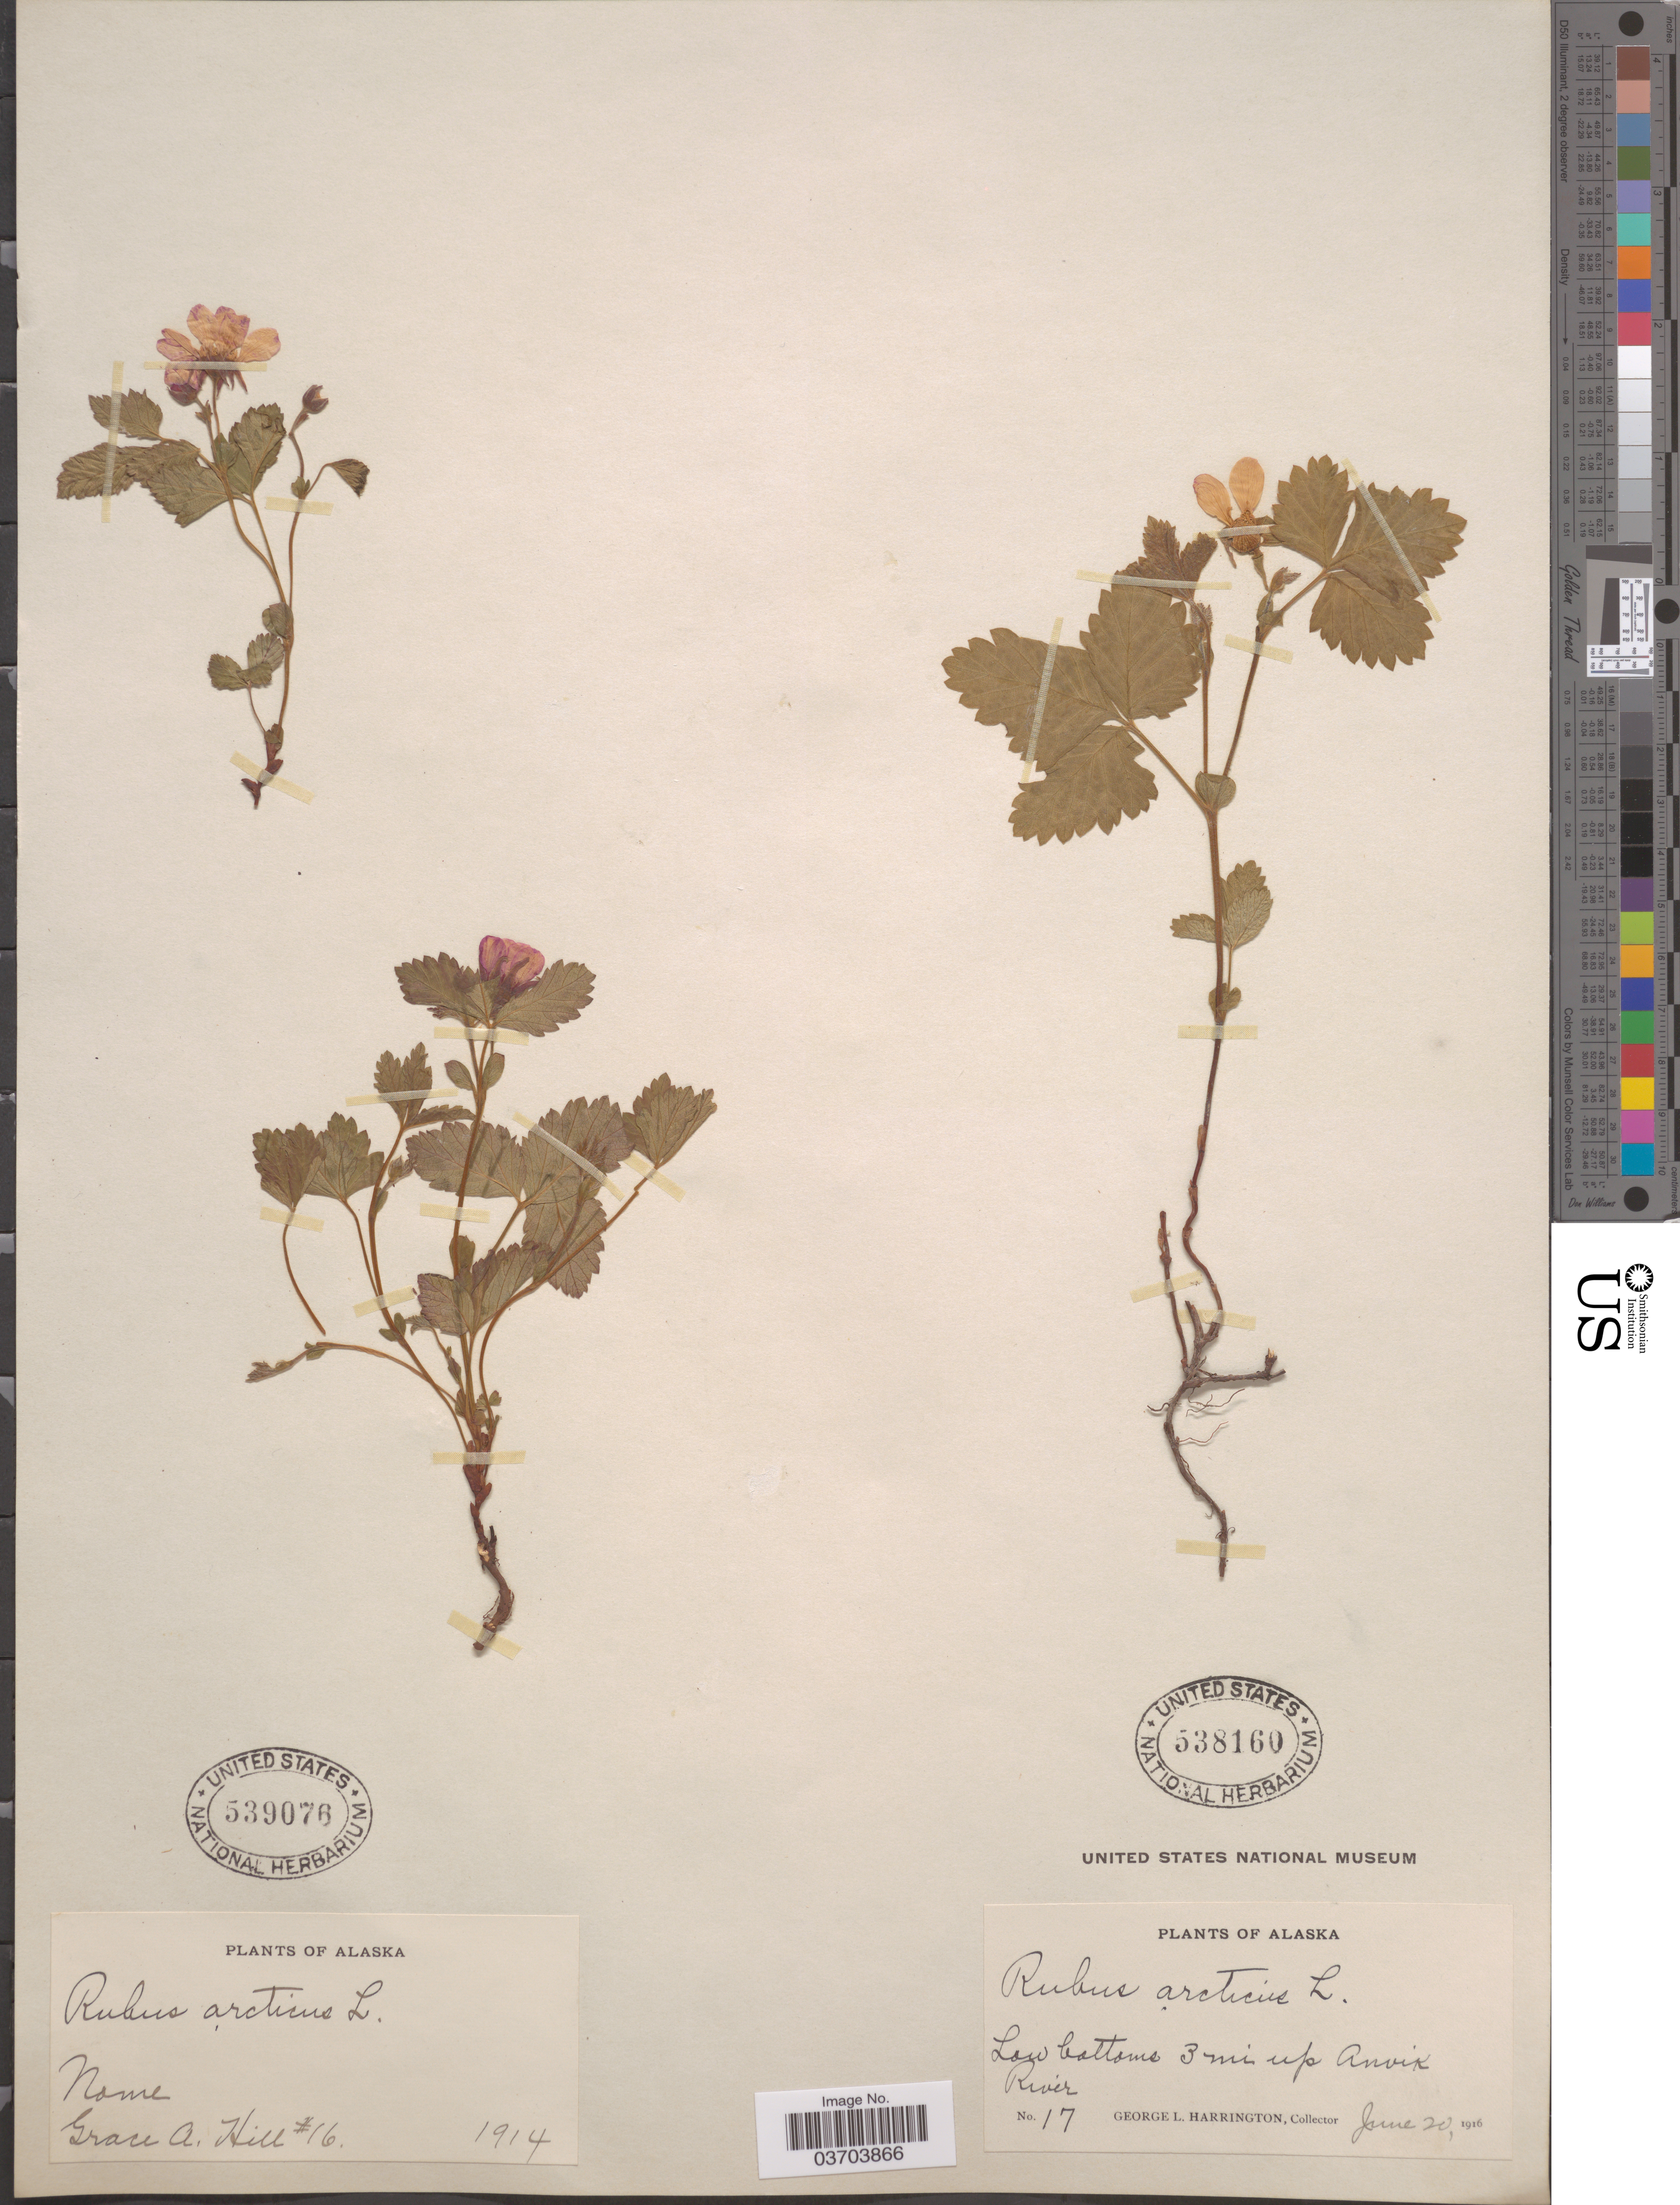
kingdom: Plantae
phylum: Tracheophyta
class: Magnoliopsida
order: Rosales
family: Rosaceae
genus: Rubus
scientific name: Rubus acaulis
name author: Michx.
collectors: G. A. Hill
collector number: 16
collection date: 1914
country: United States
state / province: Alaska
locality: Nome.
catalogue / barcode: US 539076